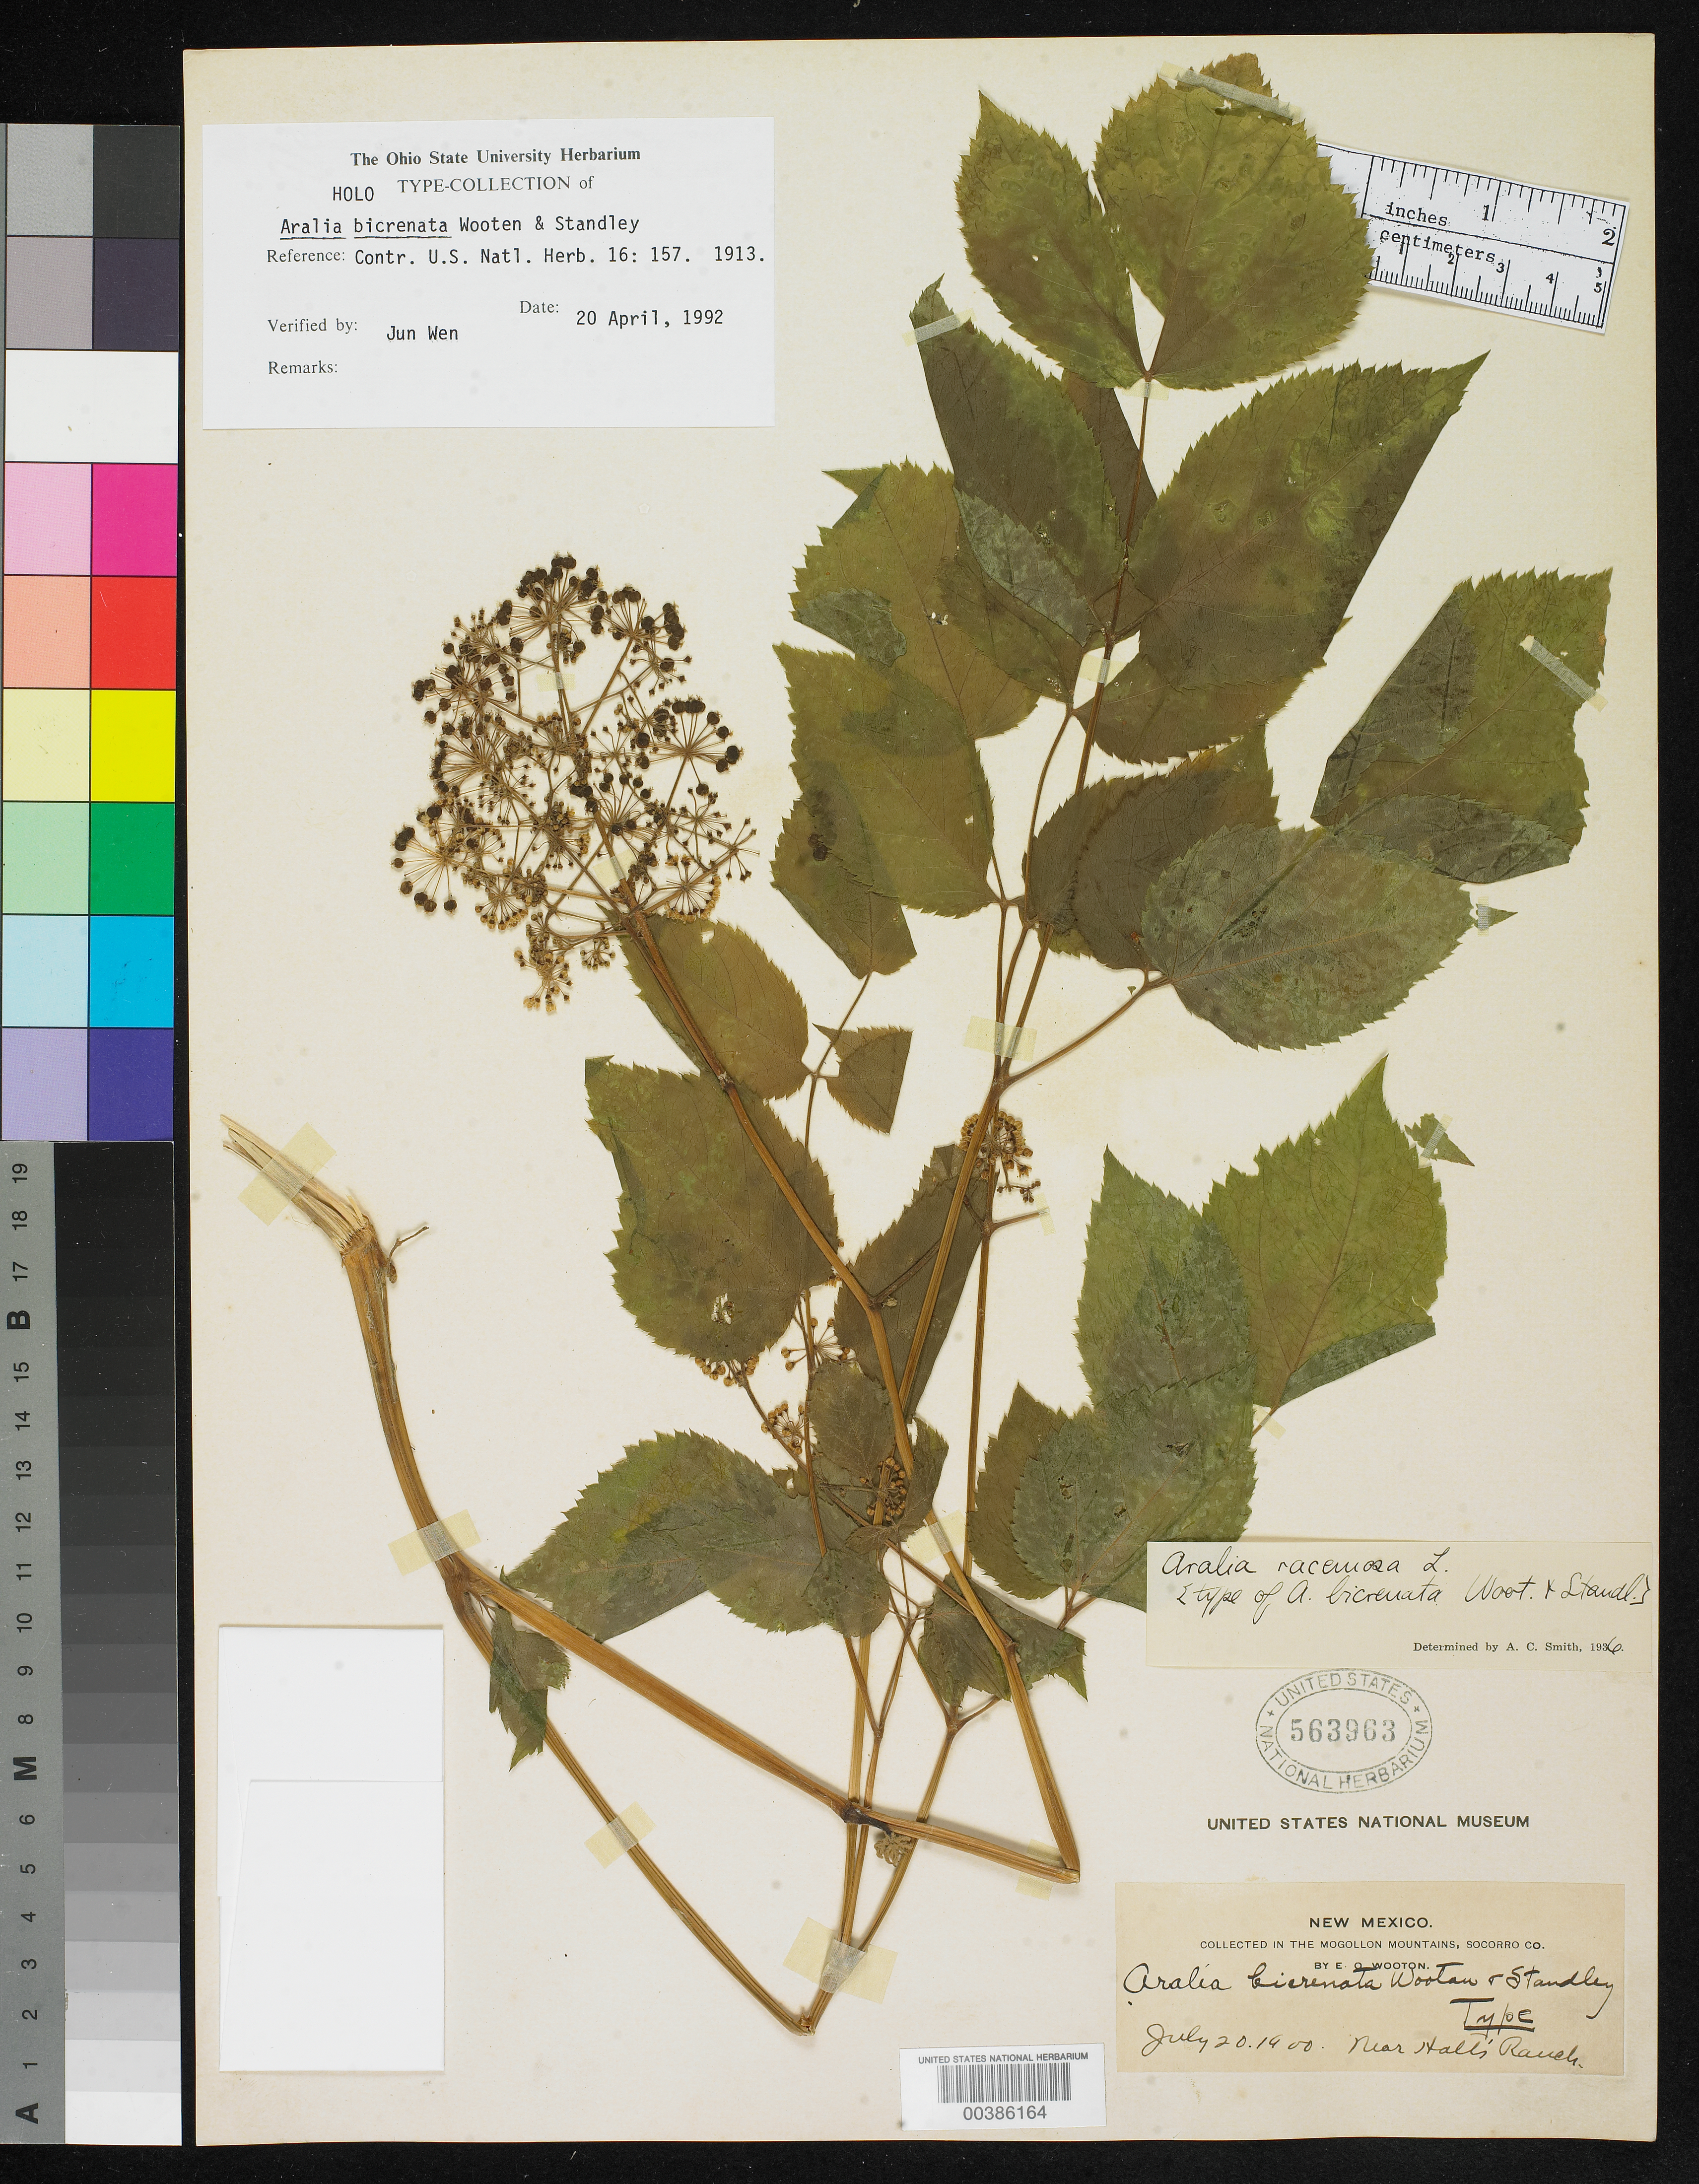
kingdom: Plantae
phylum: Tracheophyta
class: Magnoliopsida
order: Apiales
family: Araliaceae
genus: Aralia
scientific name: Aralia bicrenata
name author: Wooton & Standl.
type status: Holotype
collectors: E. O. Wooton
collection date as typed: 20 Jul 1900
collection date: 1900-07-20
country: United States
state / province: New Mexico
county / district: Socorro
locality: Mogollon Mountains, Holts Ranch.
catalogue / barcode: US 563963